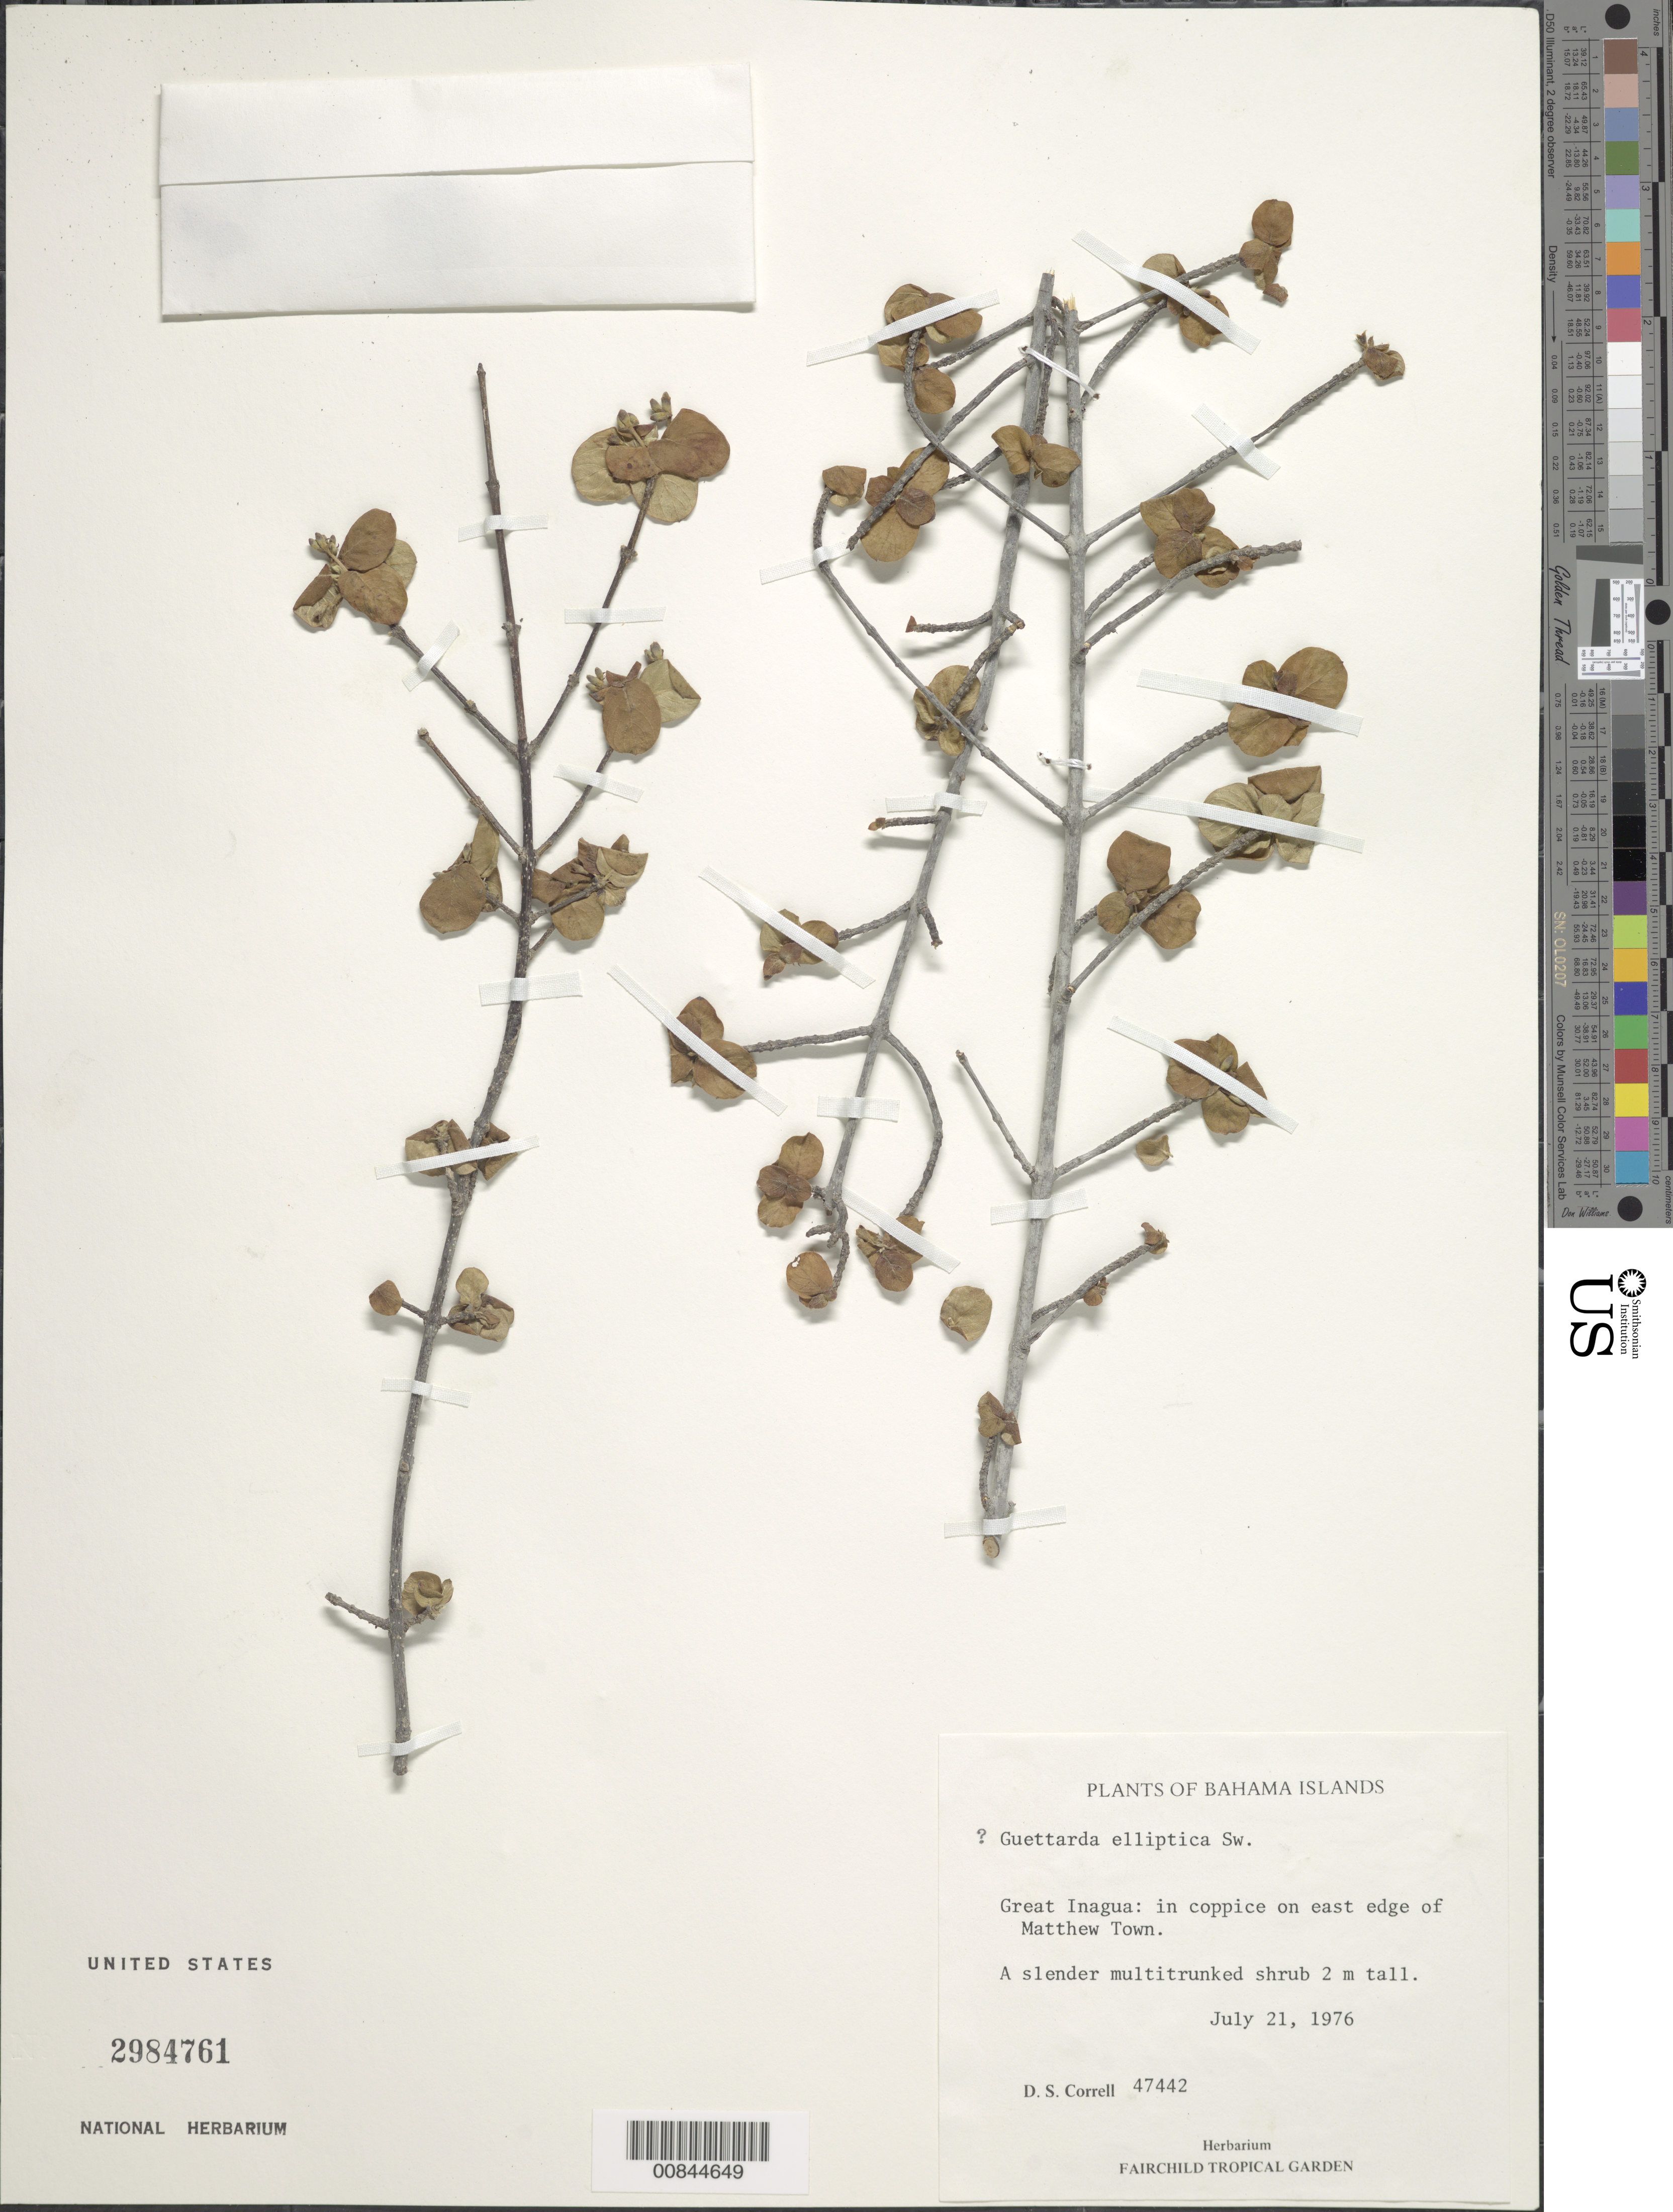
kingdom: Plantae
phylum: Tracheophyta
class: Magnoliopsida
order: Gentianales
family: Rubiaceae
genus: Guettarda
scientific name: Guettarda elliptica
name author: Sw.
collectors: D. S. Correll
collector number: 47442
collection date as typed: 21 Jul 1976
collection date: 1976-07-21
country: Bahamas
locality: Great Inagua: On east edge of Matthew Town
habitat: In coppice at edge of town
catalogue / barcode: US 2984761